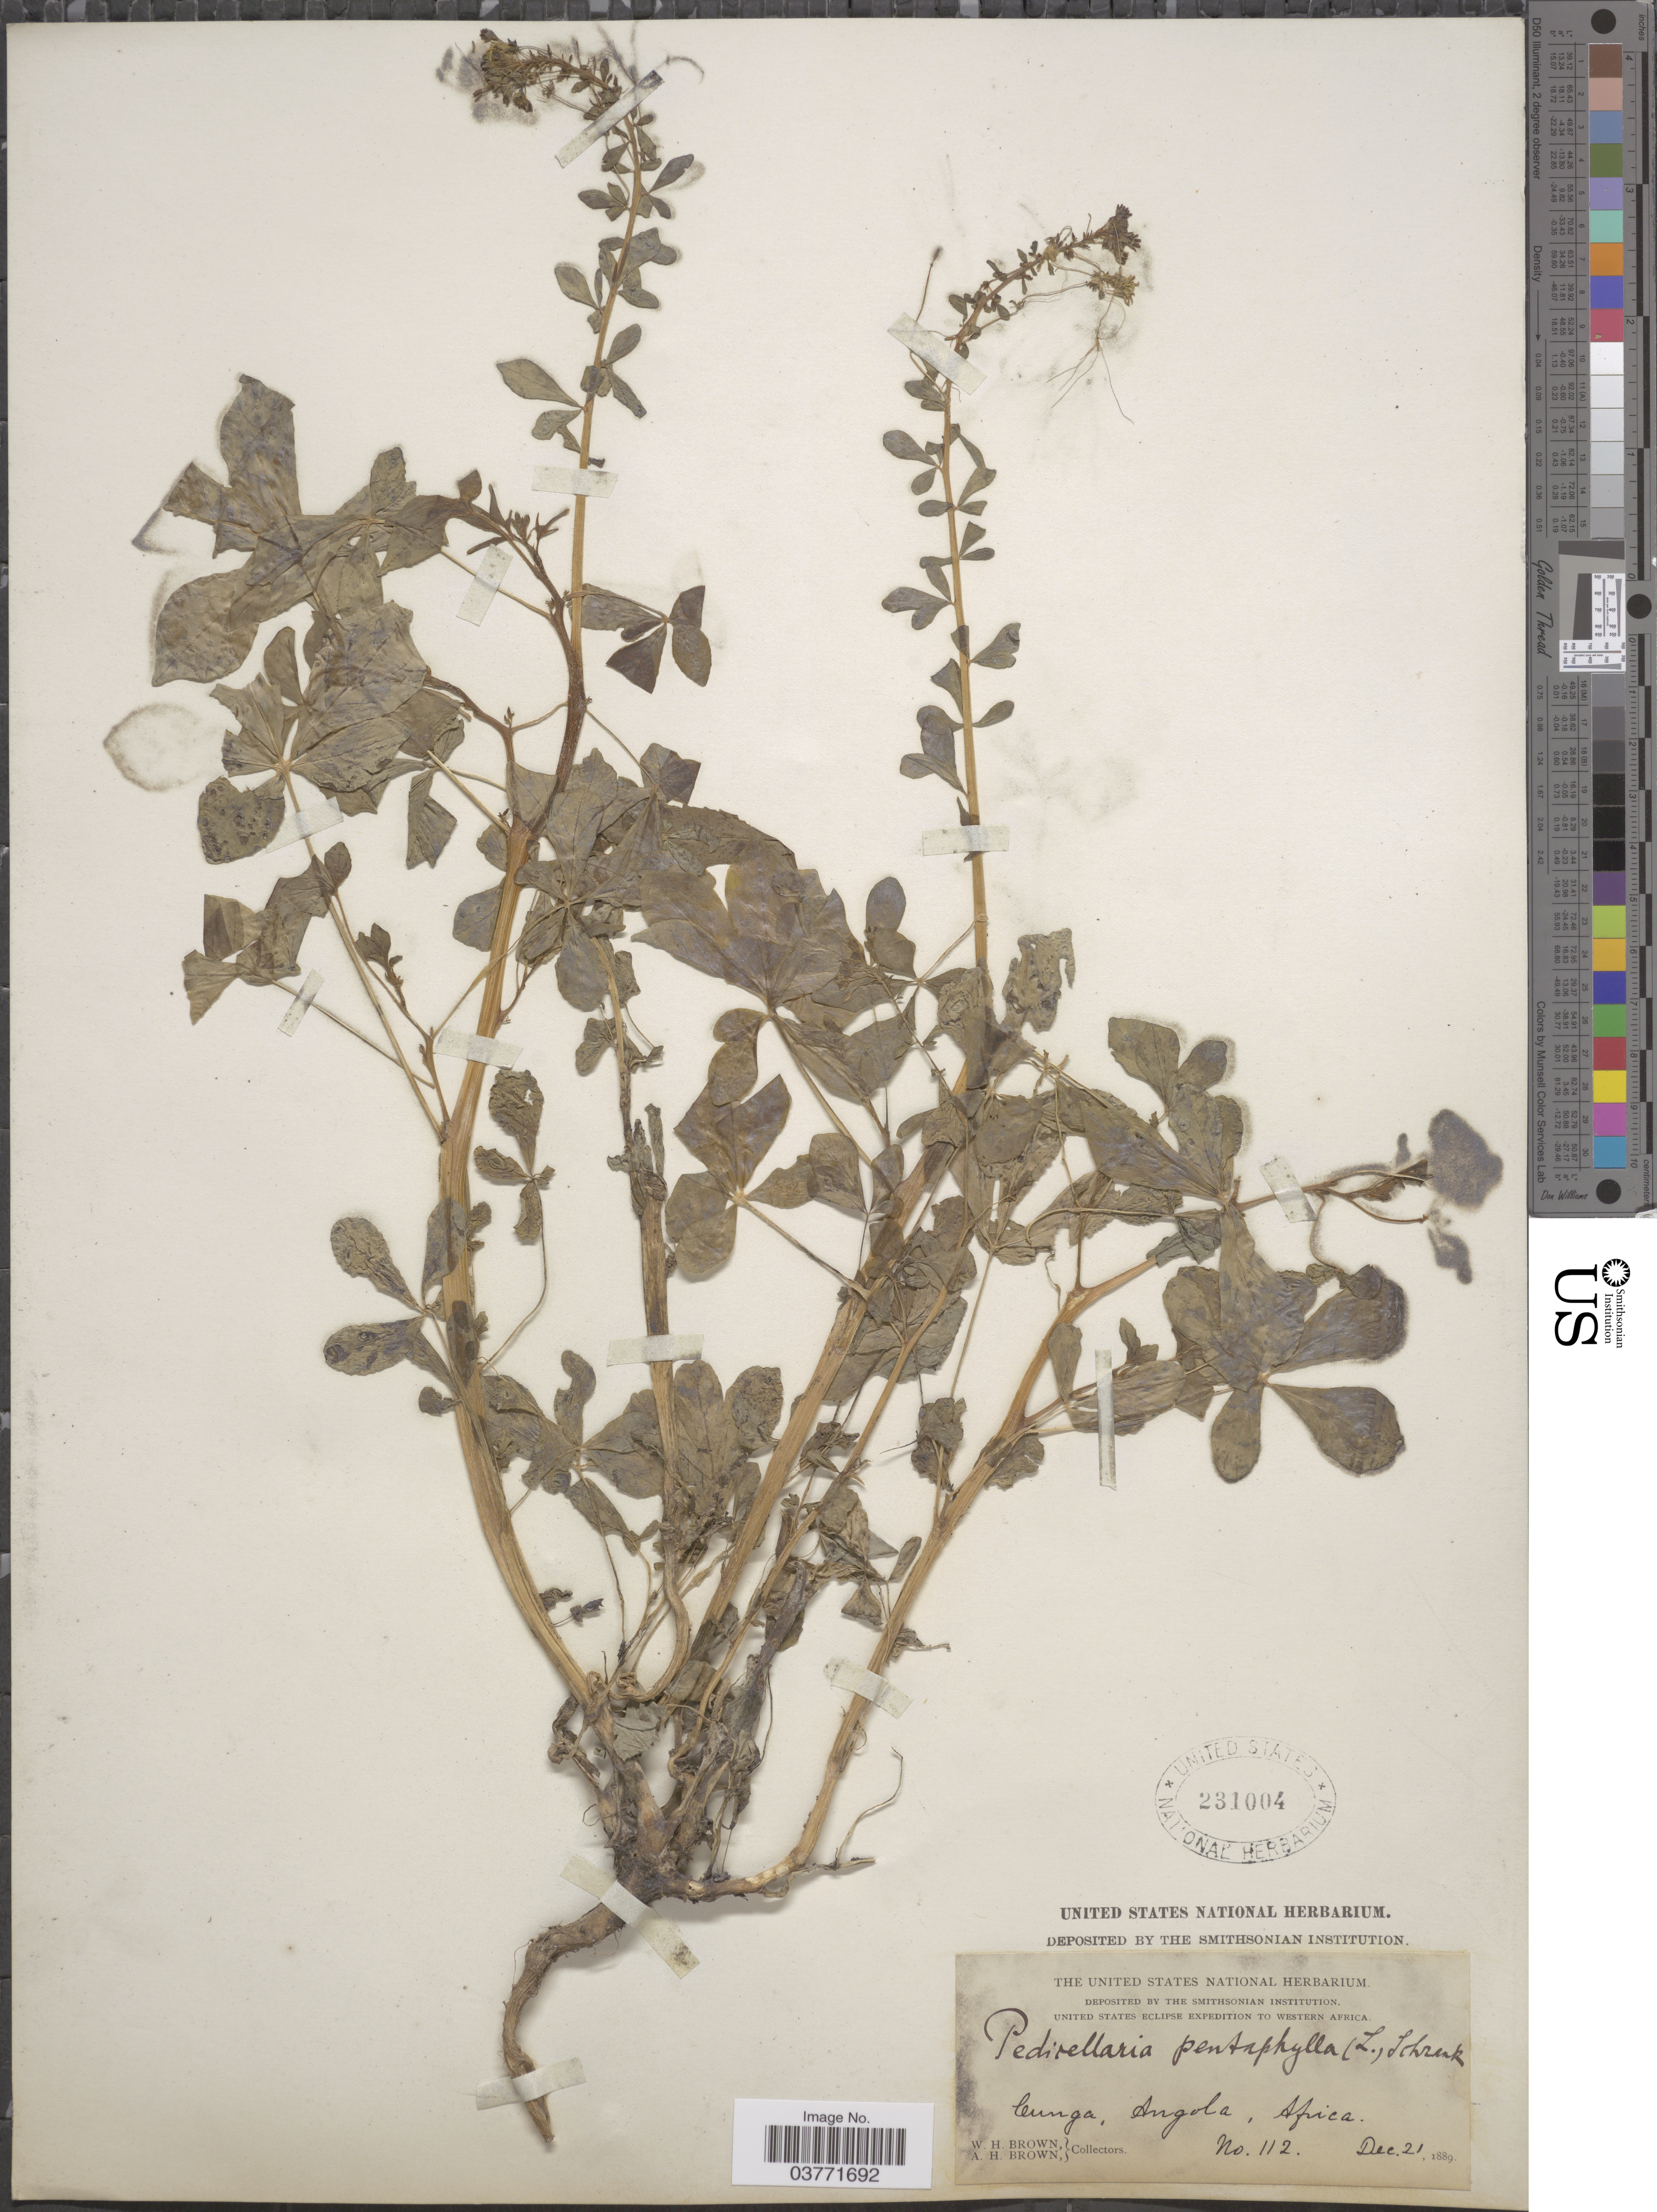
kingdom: Plantae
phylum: Tracheophyta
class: Magnoliopsida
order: Brassicales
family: Cleomaceae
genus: Gynandropsis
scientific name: Gynandropsis gynandra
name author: (L.) Briq.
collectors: W. H. Brown & A. H. Brown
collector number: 112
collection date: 1889-12-21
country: Angola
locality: Western Africa. Cunga, Africa.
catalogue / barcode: US 231004